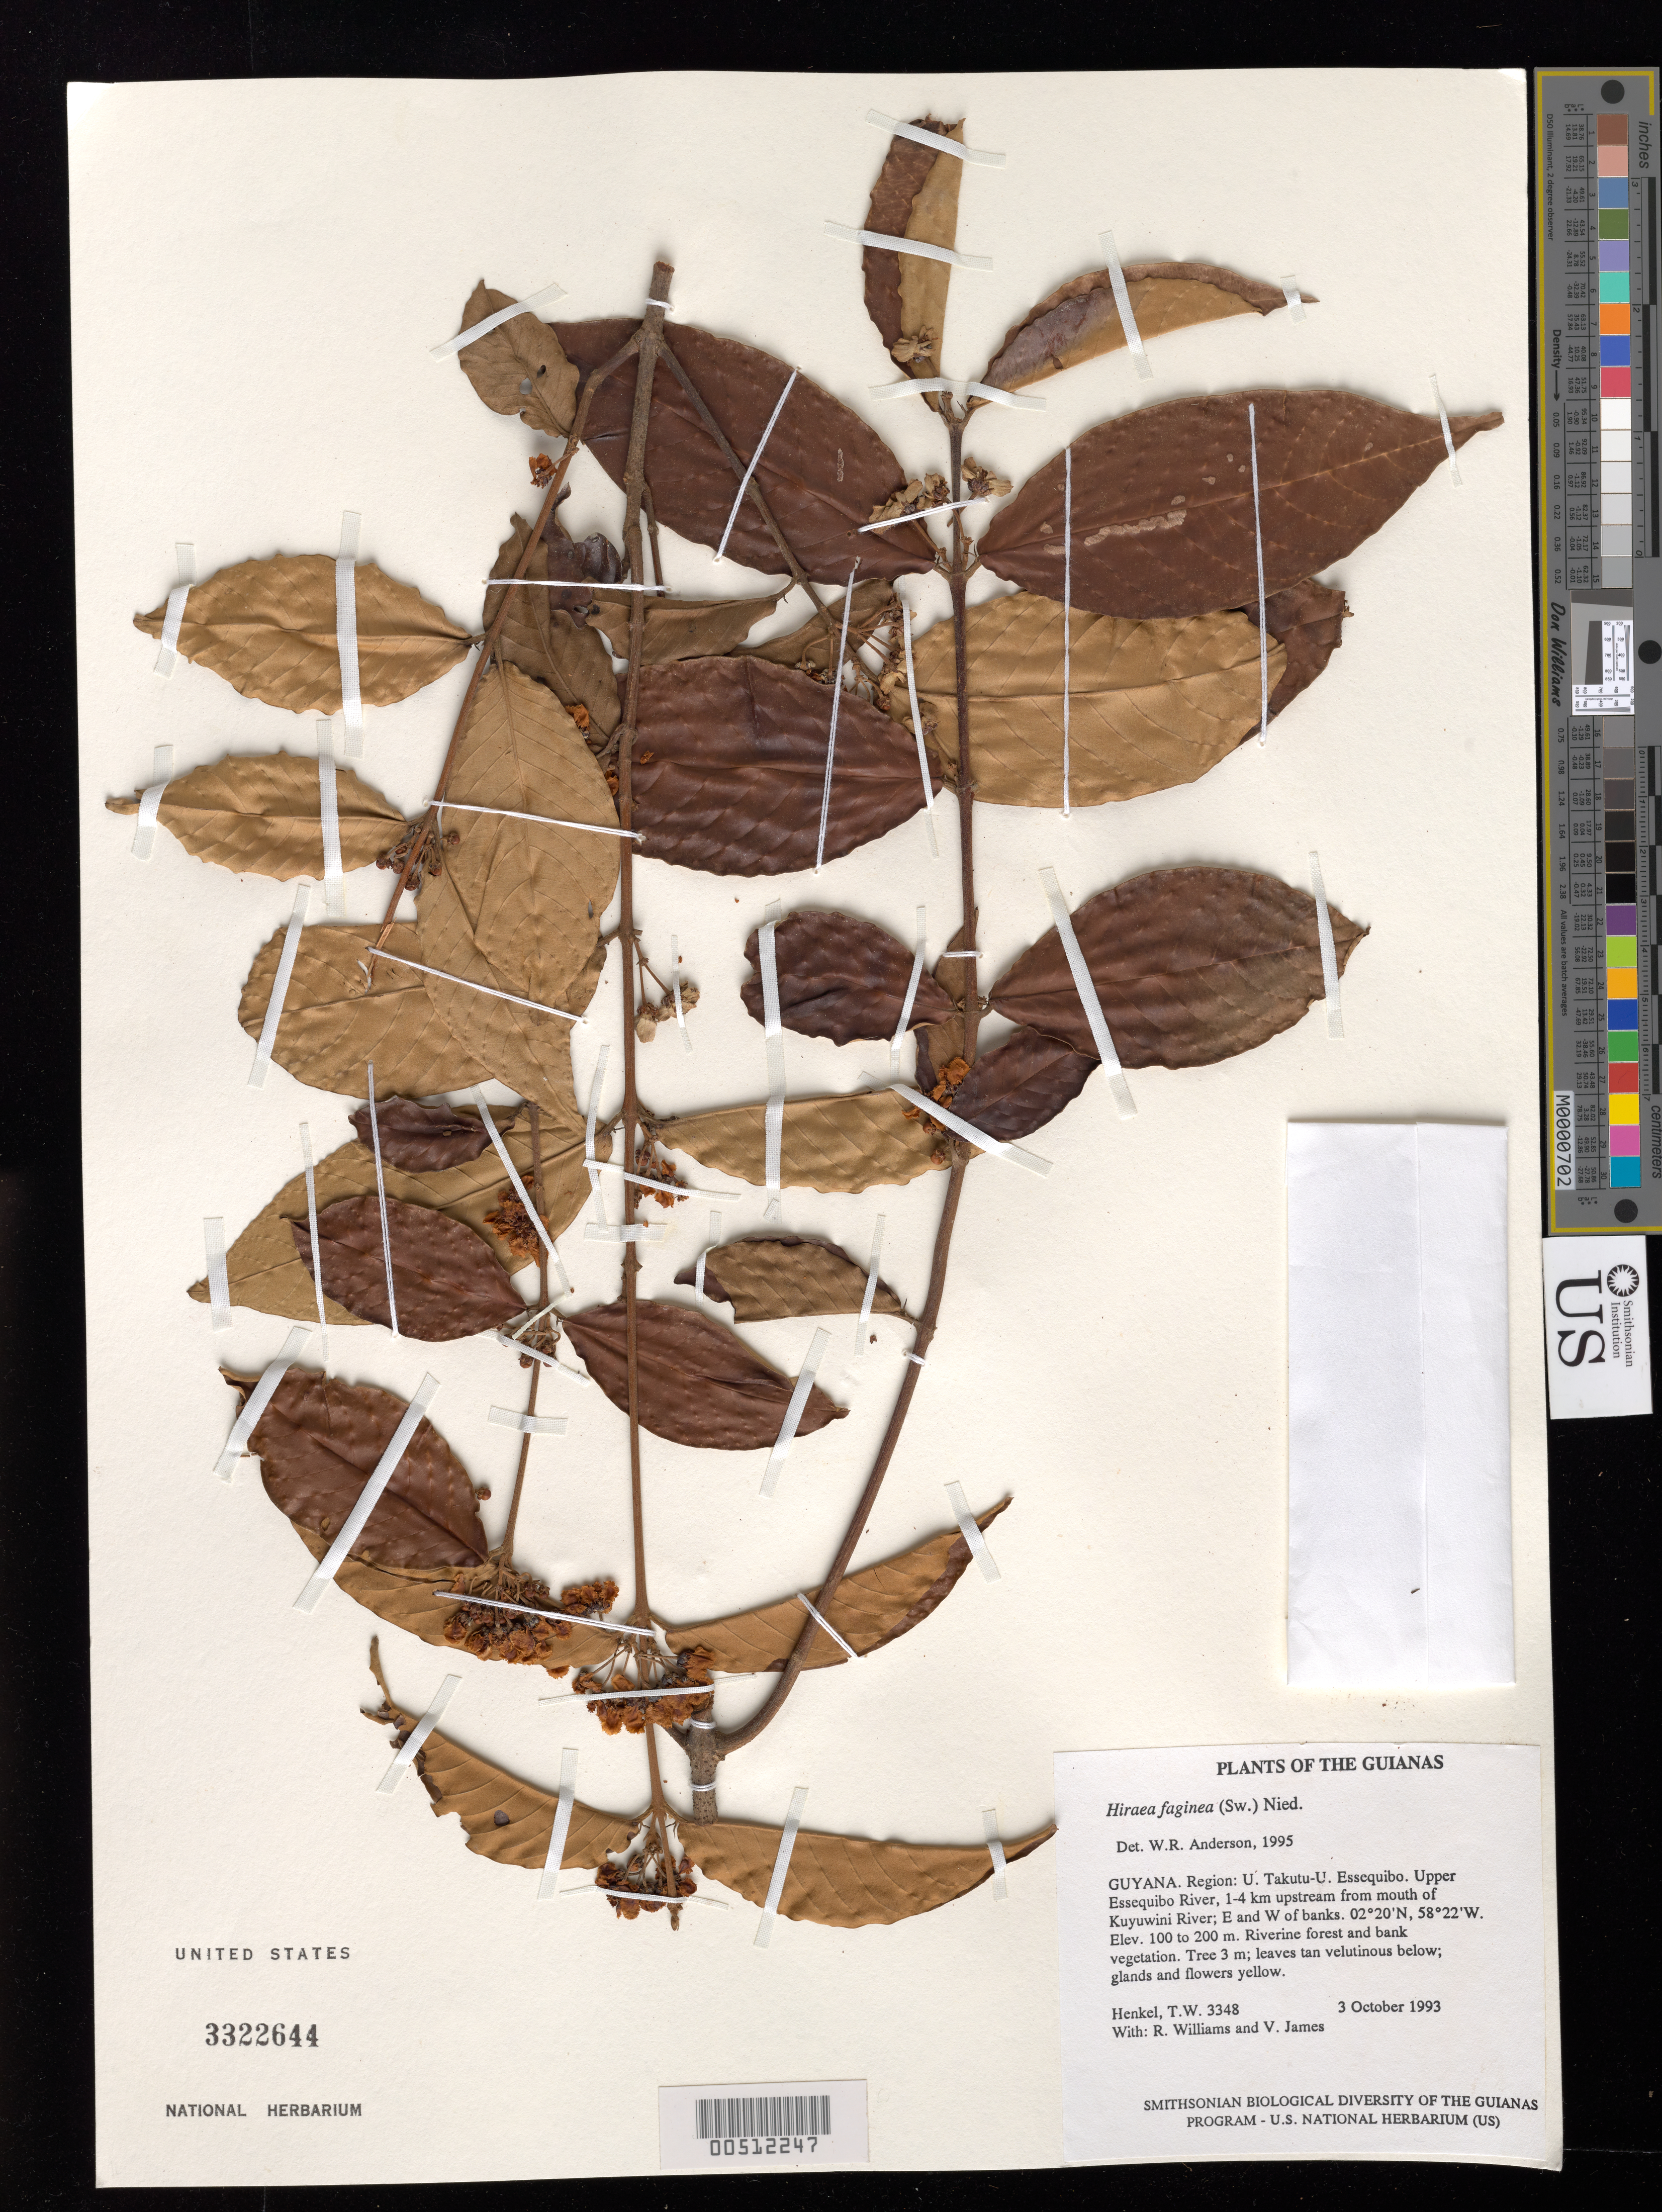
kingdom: Plantae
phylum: Tracheophyta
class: Magnoliopsida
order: Malpighiales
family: Malpighiaceae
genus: Hiraea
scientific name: Hiraea faginea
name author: (Sw.) Nied.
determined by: Anderson, W. R., (MICH), University of Michigan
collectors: T. Henkel, R. Williams & V. James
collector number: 3348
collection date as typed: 3 October 1993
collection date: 1993-10-03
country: Guyana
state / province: U. Takutu-U. Essequibo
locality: Upper Essequibo River, 1-4 km upstream from mouth of Kuyuwini River; E and W of banks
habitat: Riverine forest and bank vegetation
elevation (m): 100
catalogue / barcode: US 3322644